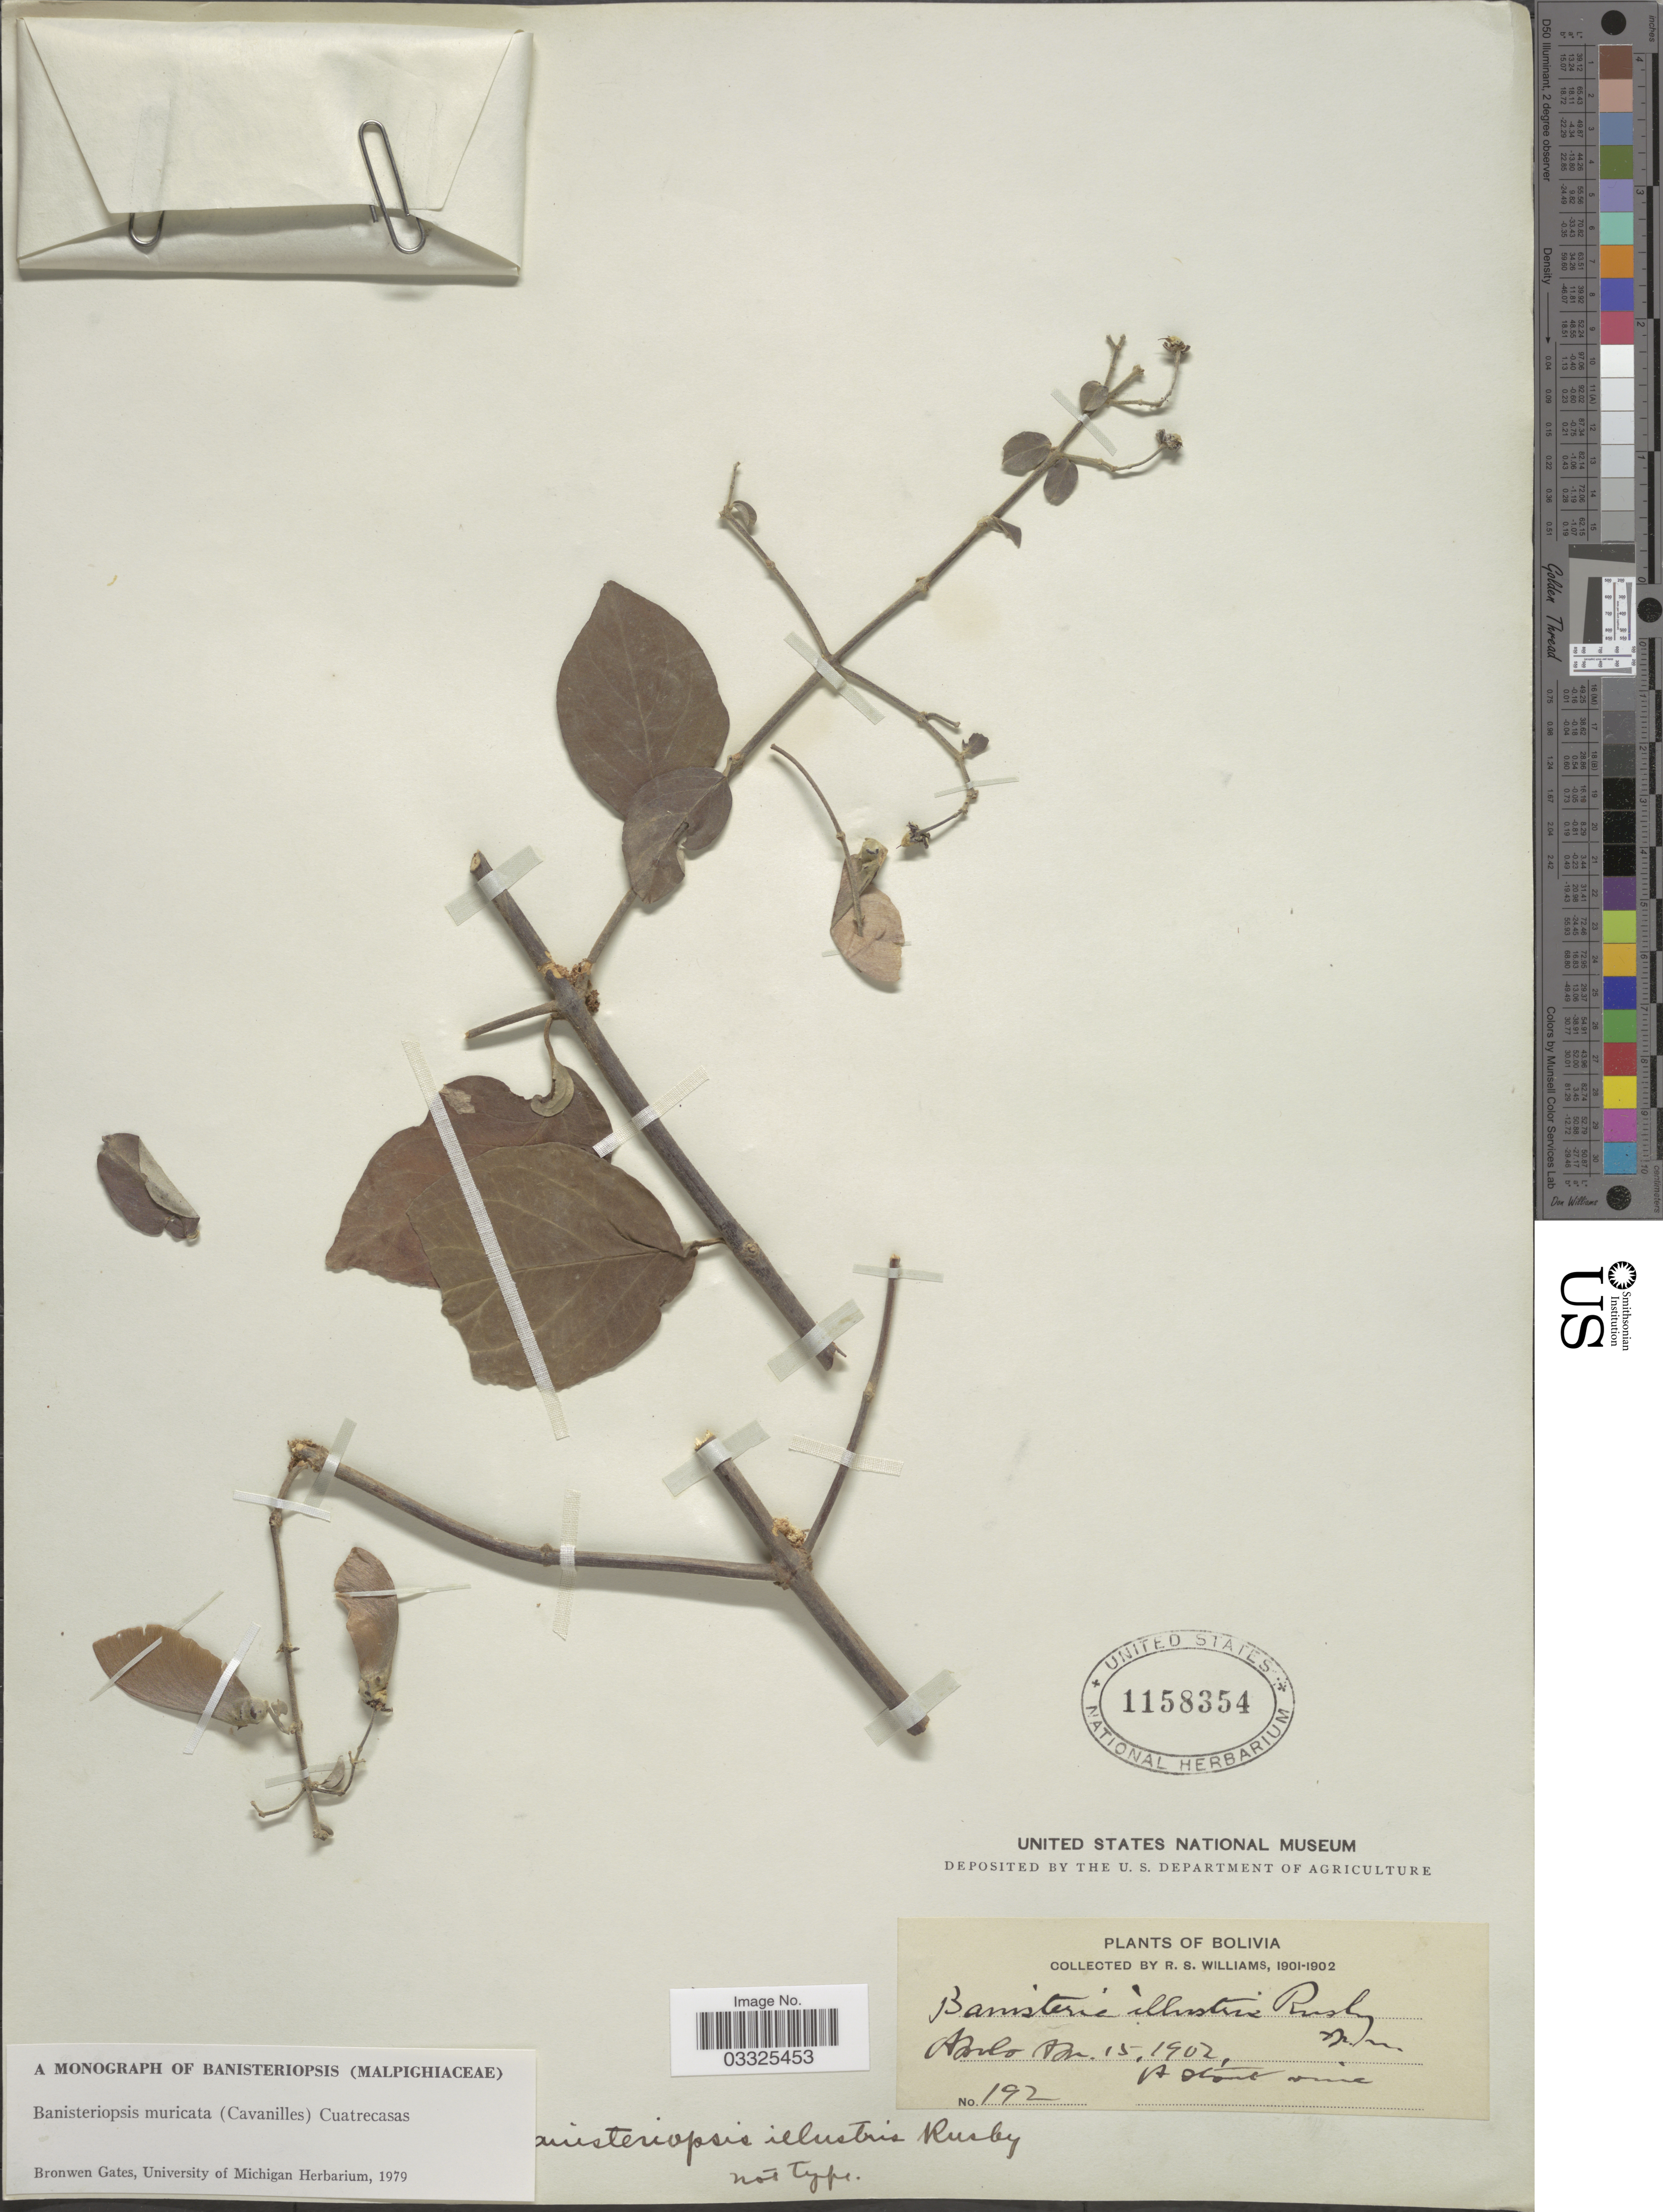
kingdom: Plantae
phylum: Tracheophyta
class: Magnoliopsida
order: Malpighiales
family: Malpighiaceae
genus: Banisteriopsis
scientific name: Banisteriopsis muricata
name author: (Cav.) Cuatrec.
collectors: R. S. Williams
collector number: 192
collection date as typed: Apr. 15, 1902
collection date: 1902-04-15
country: Bolivia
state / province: La Paz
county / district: Franz Tamayo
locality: Apolo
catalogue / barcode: US 1158354